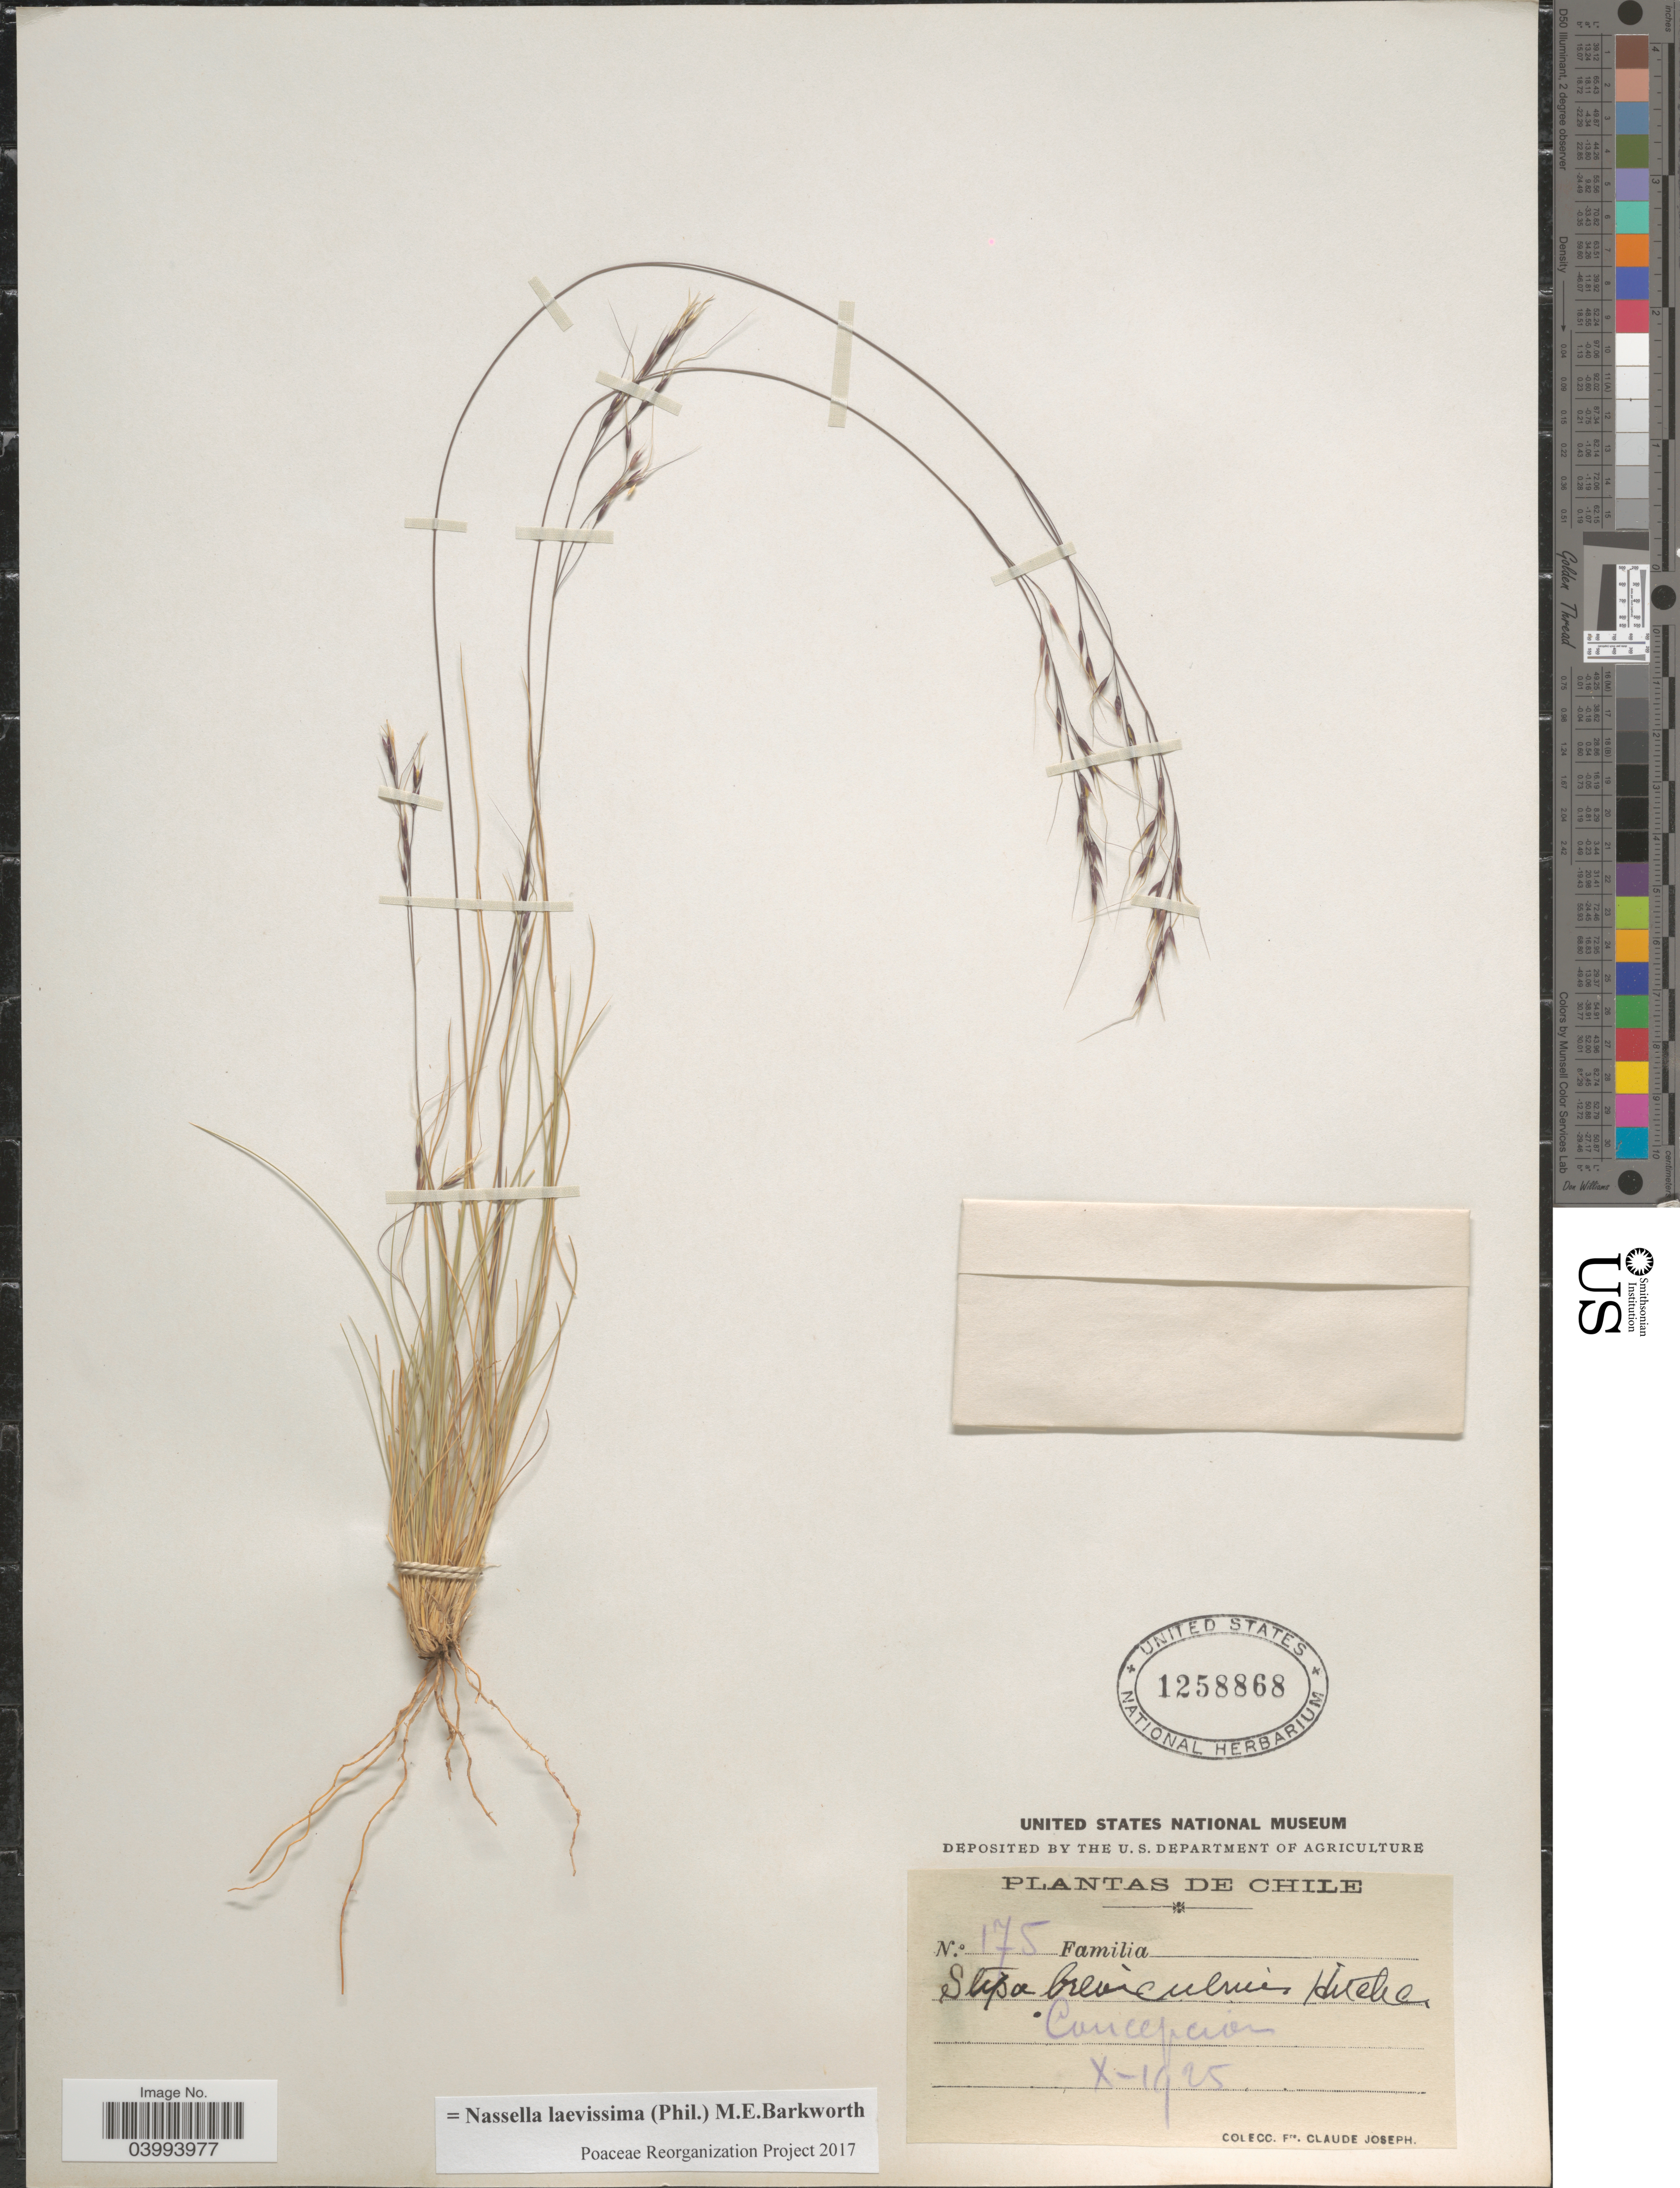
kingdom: Plantae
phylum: Tracheophyta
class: Liliopsida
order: Poales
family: Poaceae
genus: Nassella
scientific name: Nassella laevissima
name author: (Phil.) Barkworth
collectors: Bro. Claude-Joseph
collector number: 175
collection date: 1925-10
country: Chile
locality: Concepcion.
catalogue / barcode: US 1258868